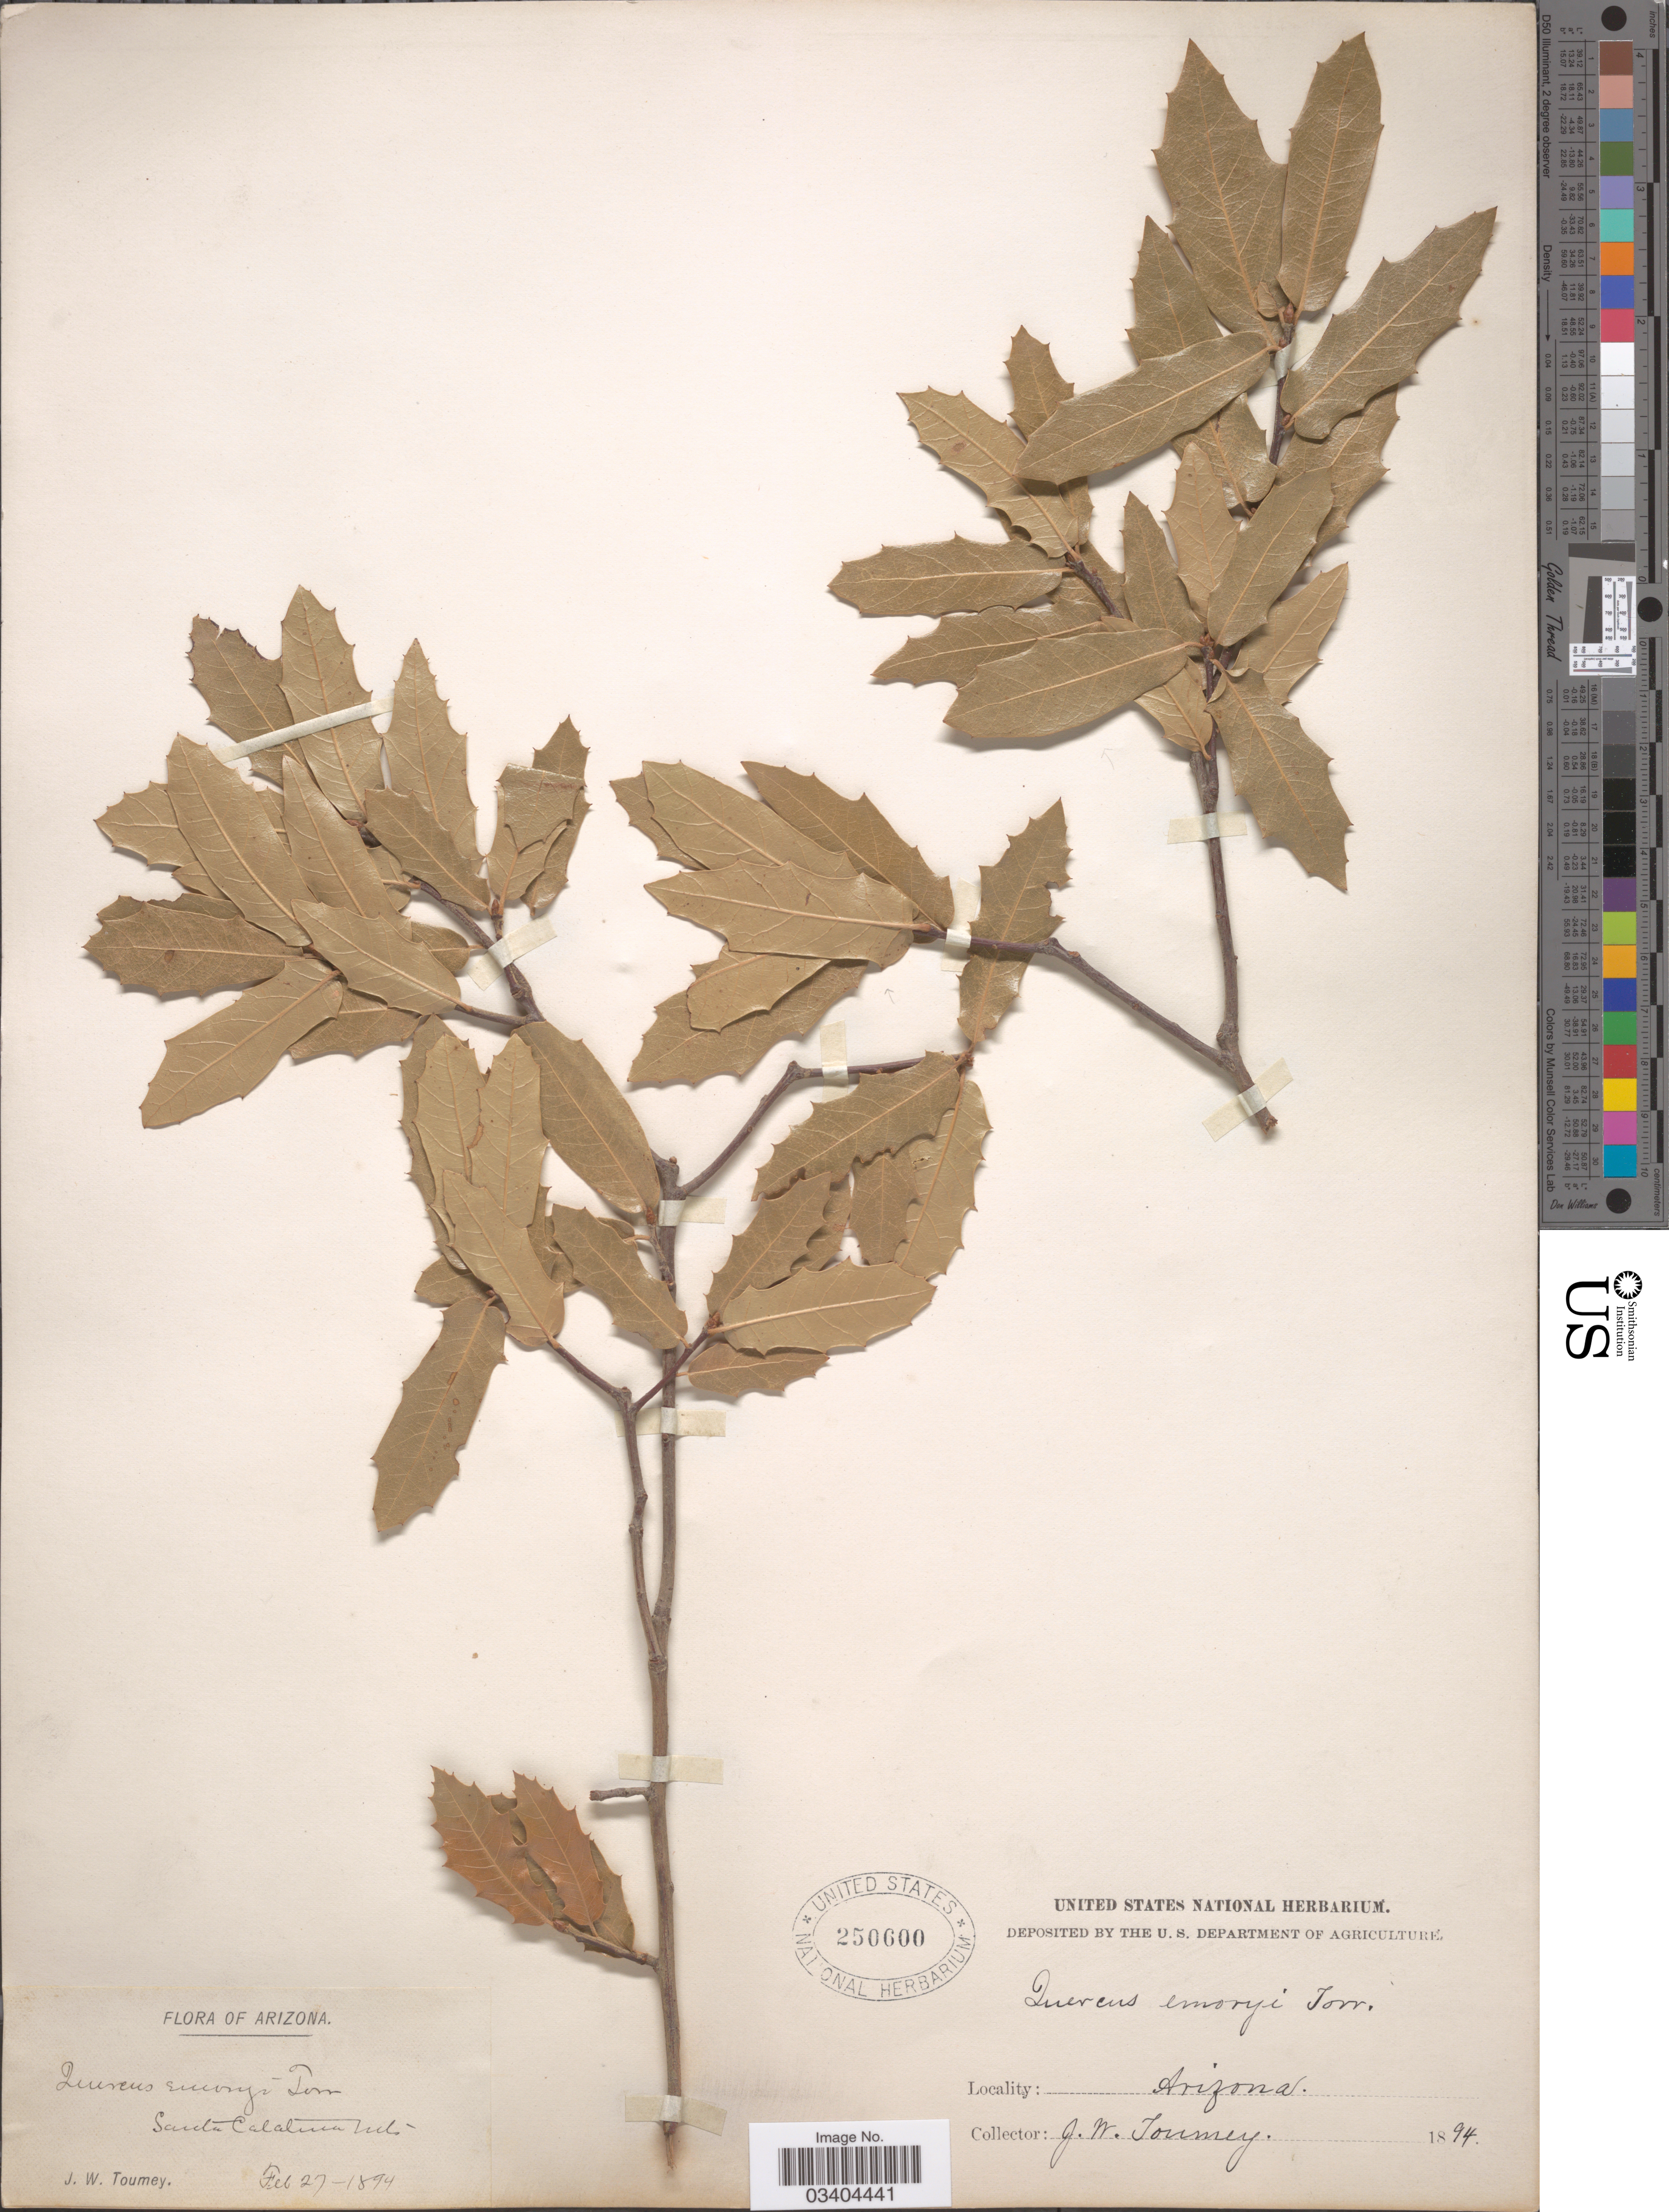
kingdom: Plantae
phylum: Tracheophyta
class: Magnoliopsida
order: Fagales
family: Fagaceae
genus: Quercus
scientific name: Quercus emoryi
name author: Torr. in Emory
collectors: J. W. Toumey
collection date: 1894-02-27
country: United States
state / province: Arizona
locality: South Catalina Mts.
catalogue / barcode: US 250600